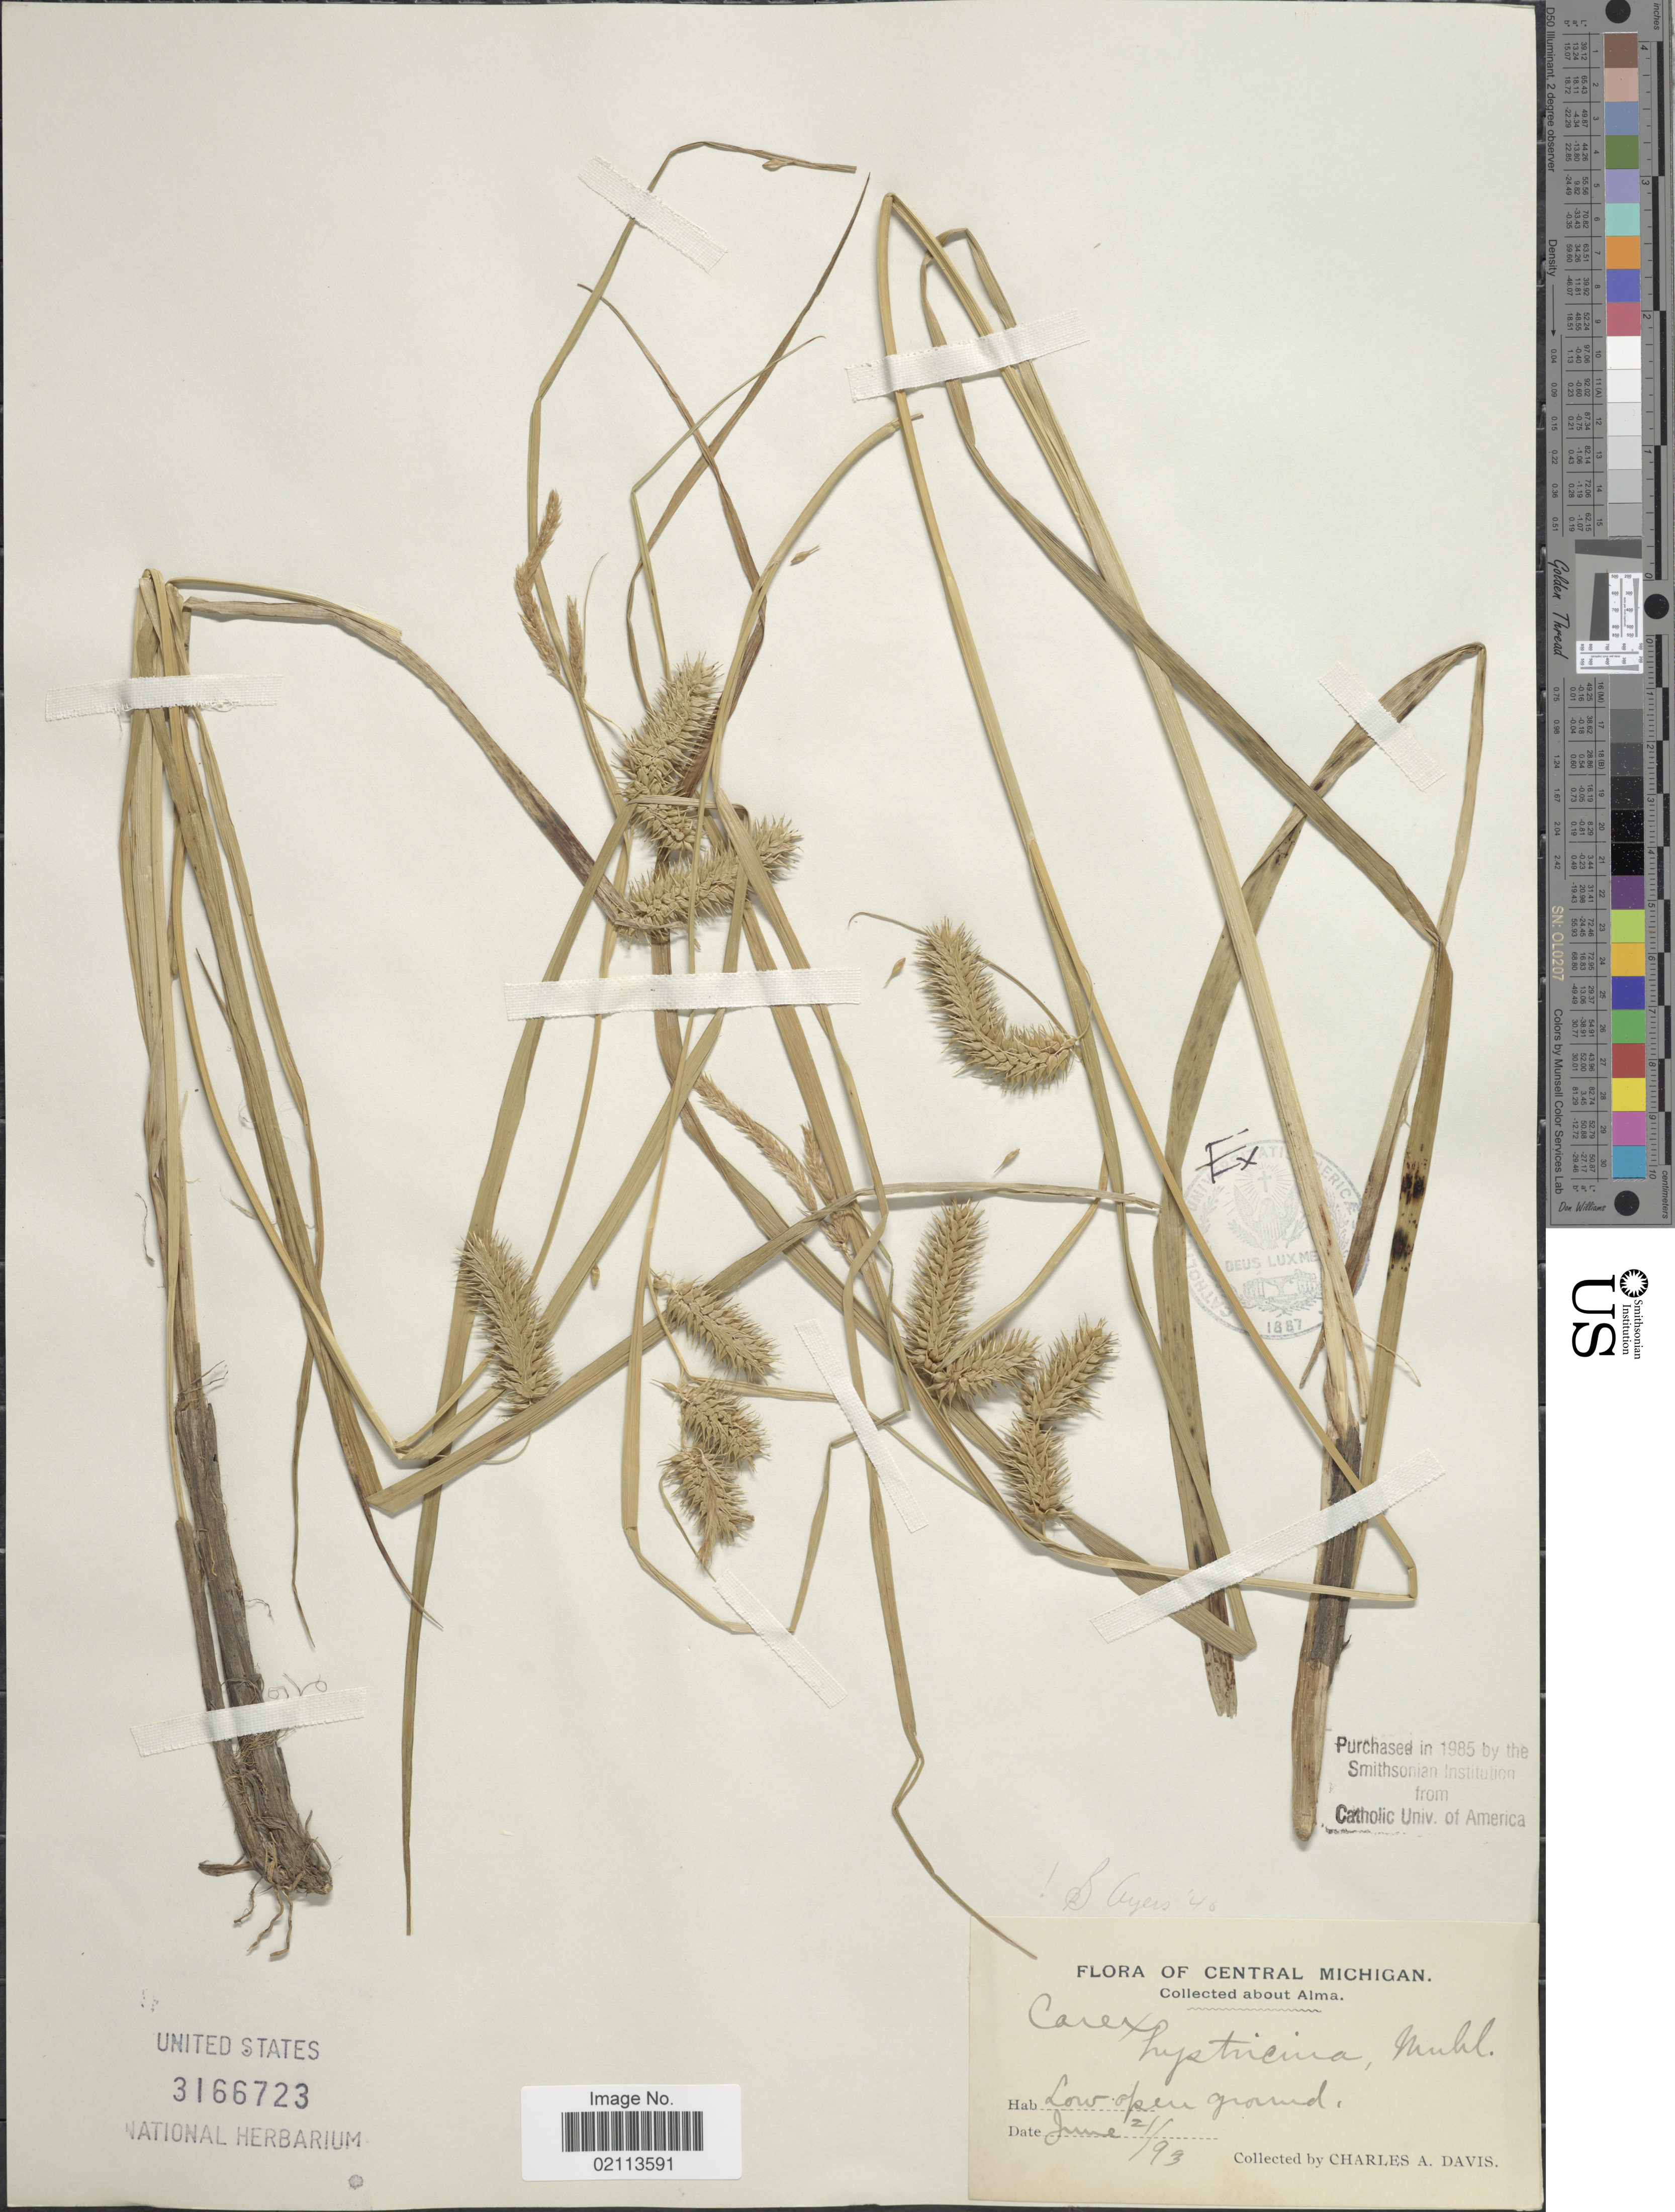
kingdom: Plantae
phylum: Tracheophyta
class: Liliopsida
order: Poales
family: Cyperaceae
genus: Carex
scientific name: Carex hystericina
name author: Muhl. ex Willd.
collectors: C. Davis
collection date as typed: Transcribed d/m/y: 2/6/93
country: United States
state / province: Michigan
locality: Central Michigan, about Alma, Low open ground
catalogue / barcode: US 3166723